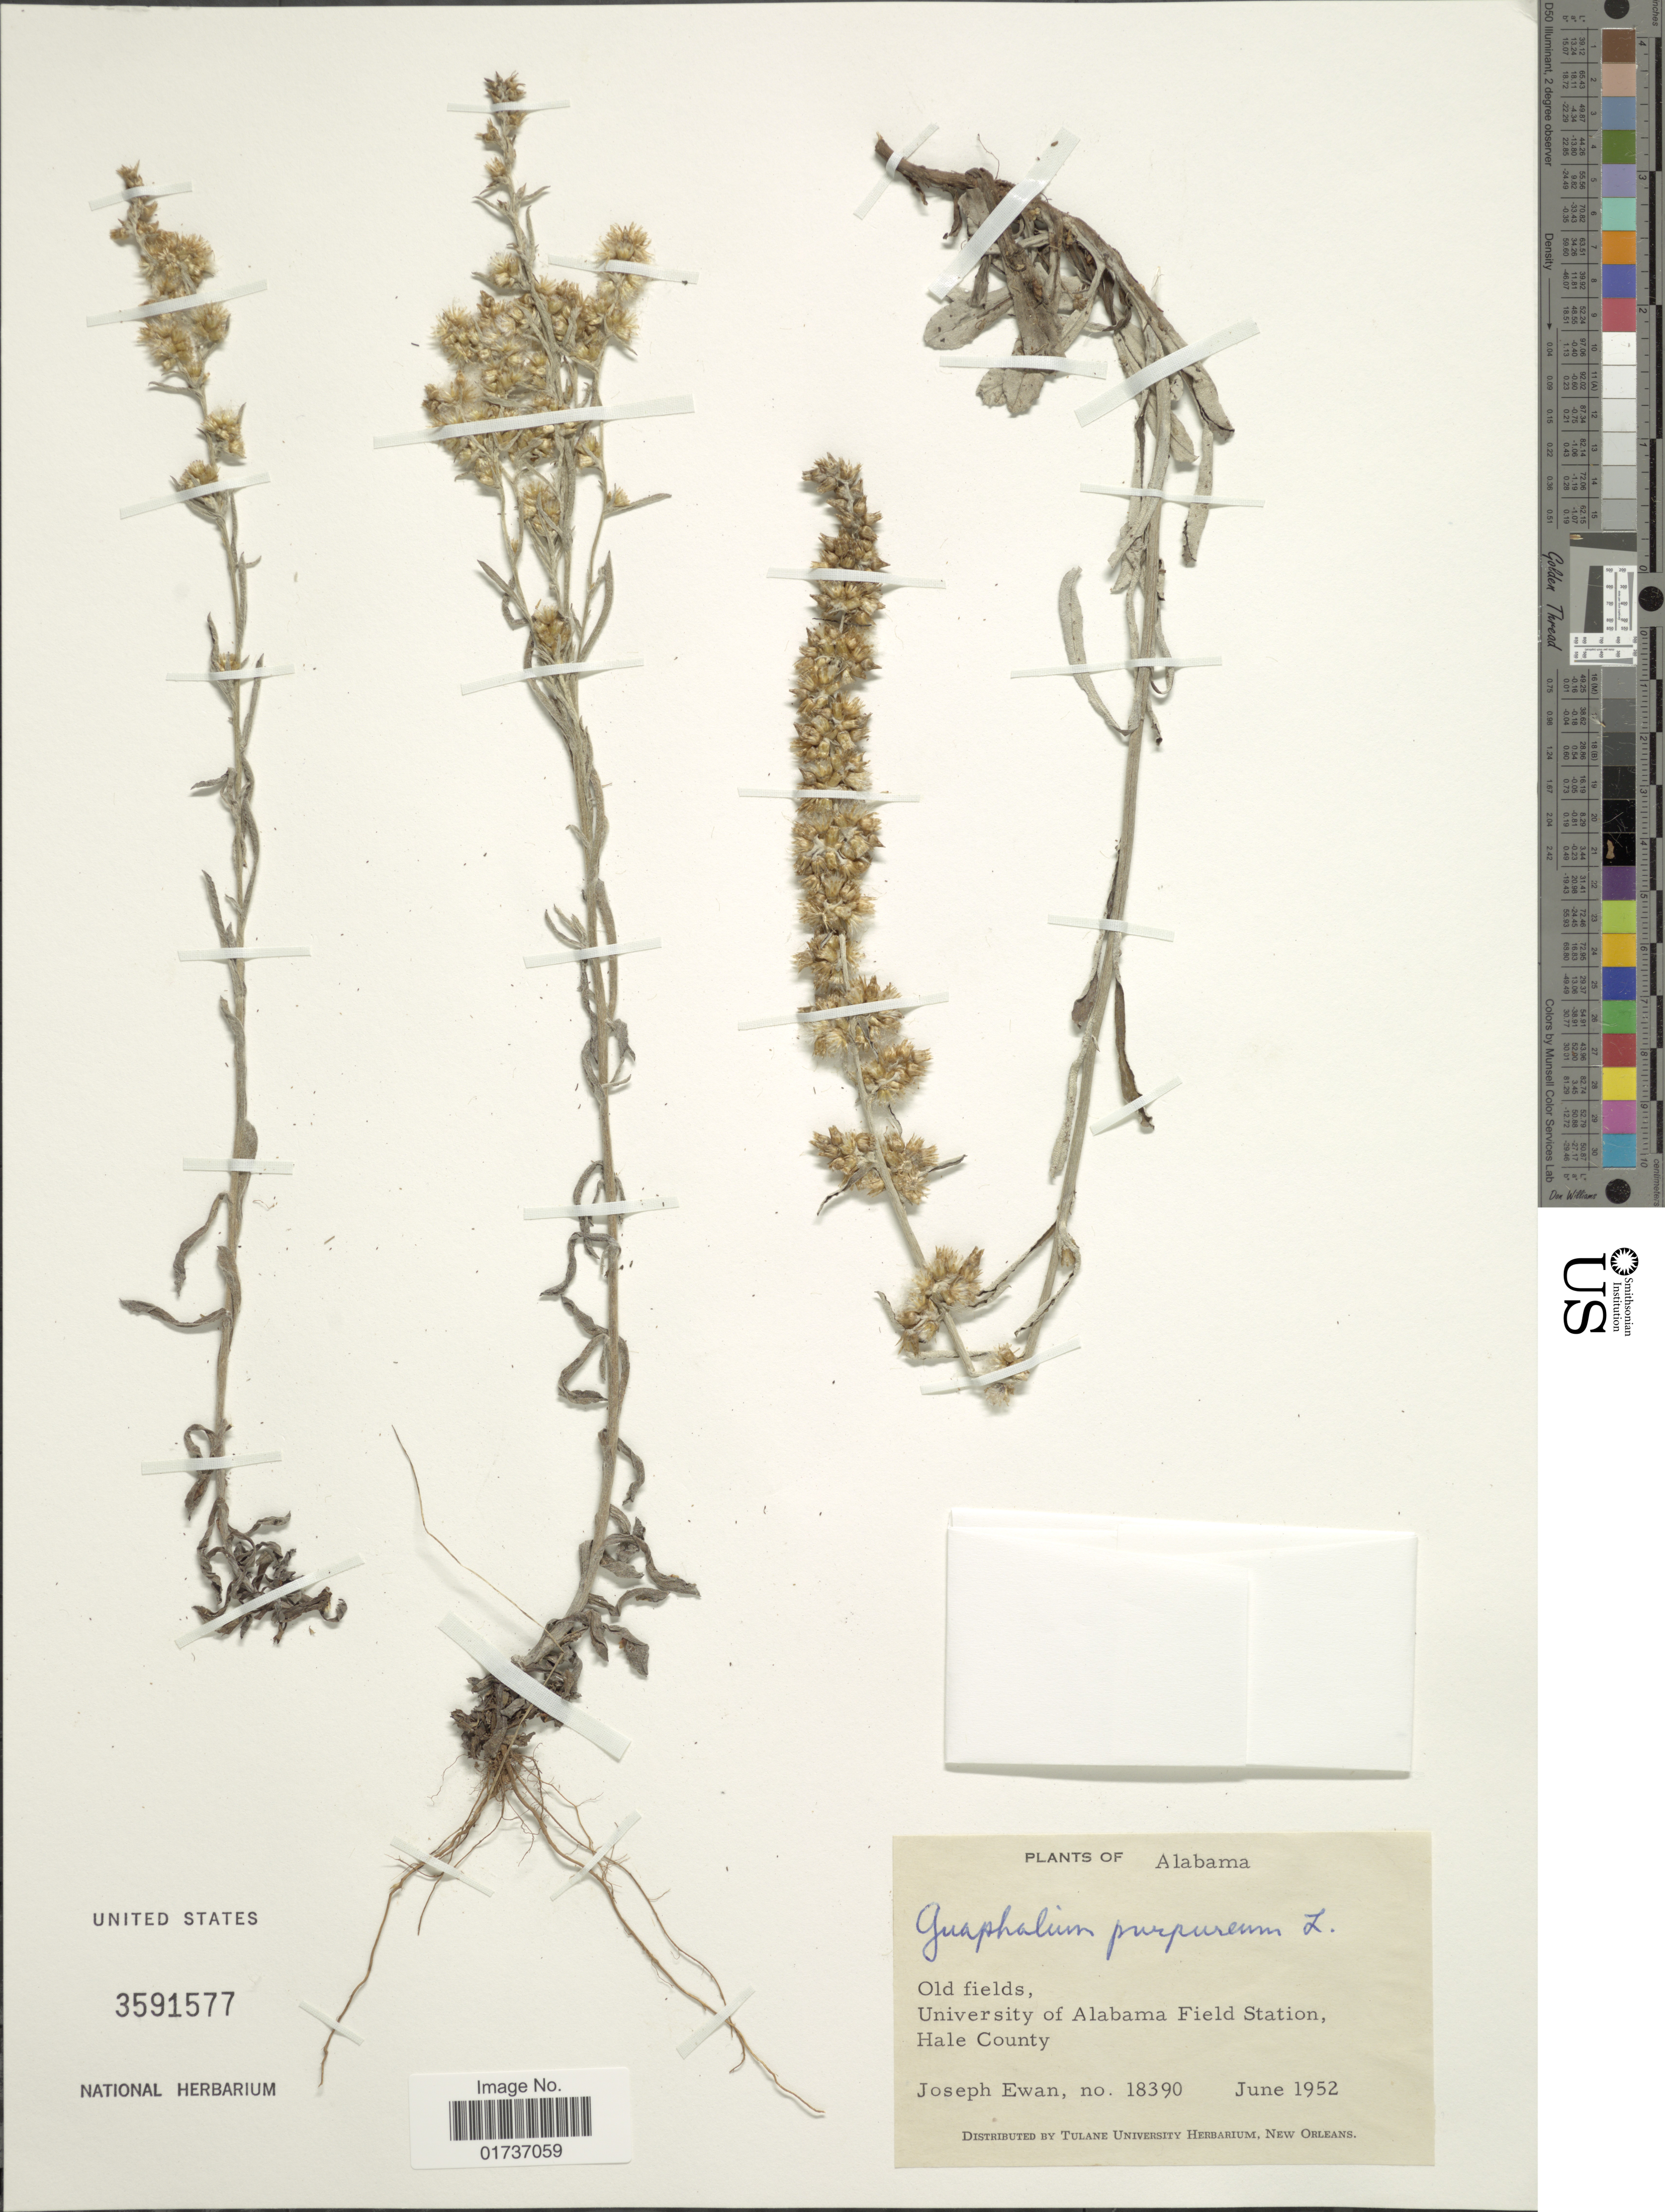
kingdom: Plantae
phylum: Tracheophyta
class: Magnoliopsida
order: Asterales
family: Asteraceae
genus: Gnaphalium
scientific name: Gnaphalium purpureum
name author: L.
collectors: J. A. Ewan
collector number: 18390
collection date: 1952-06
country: United States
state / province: Alabama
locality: Old fields, University of Alabama Field Station, Hale County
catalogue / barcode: US 3591577